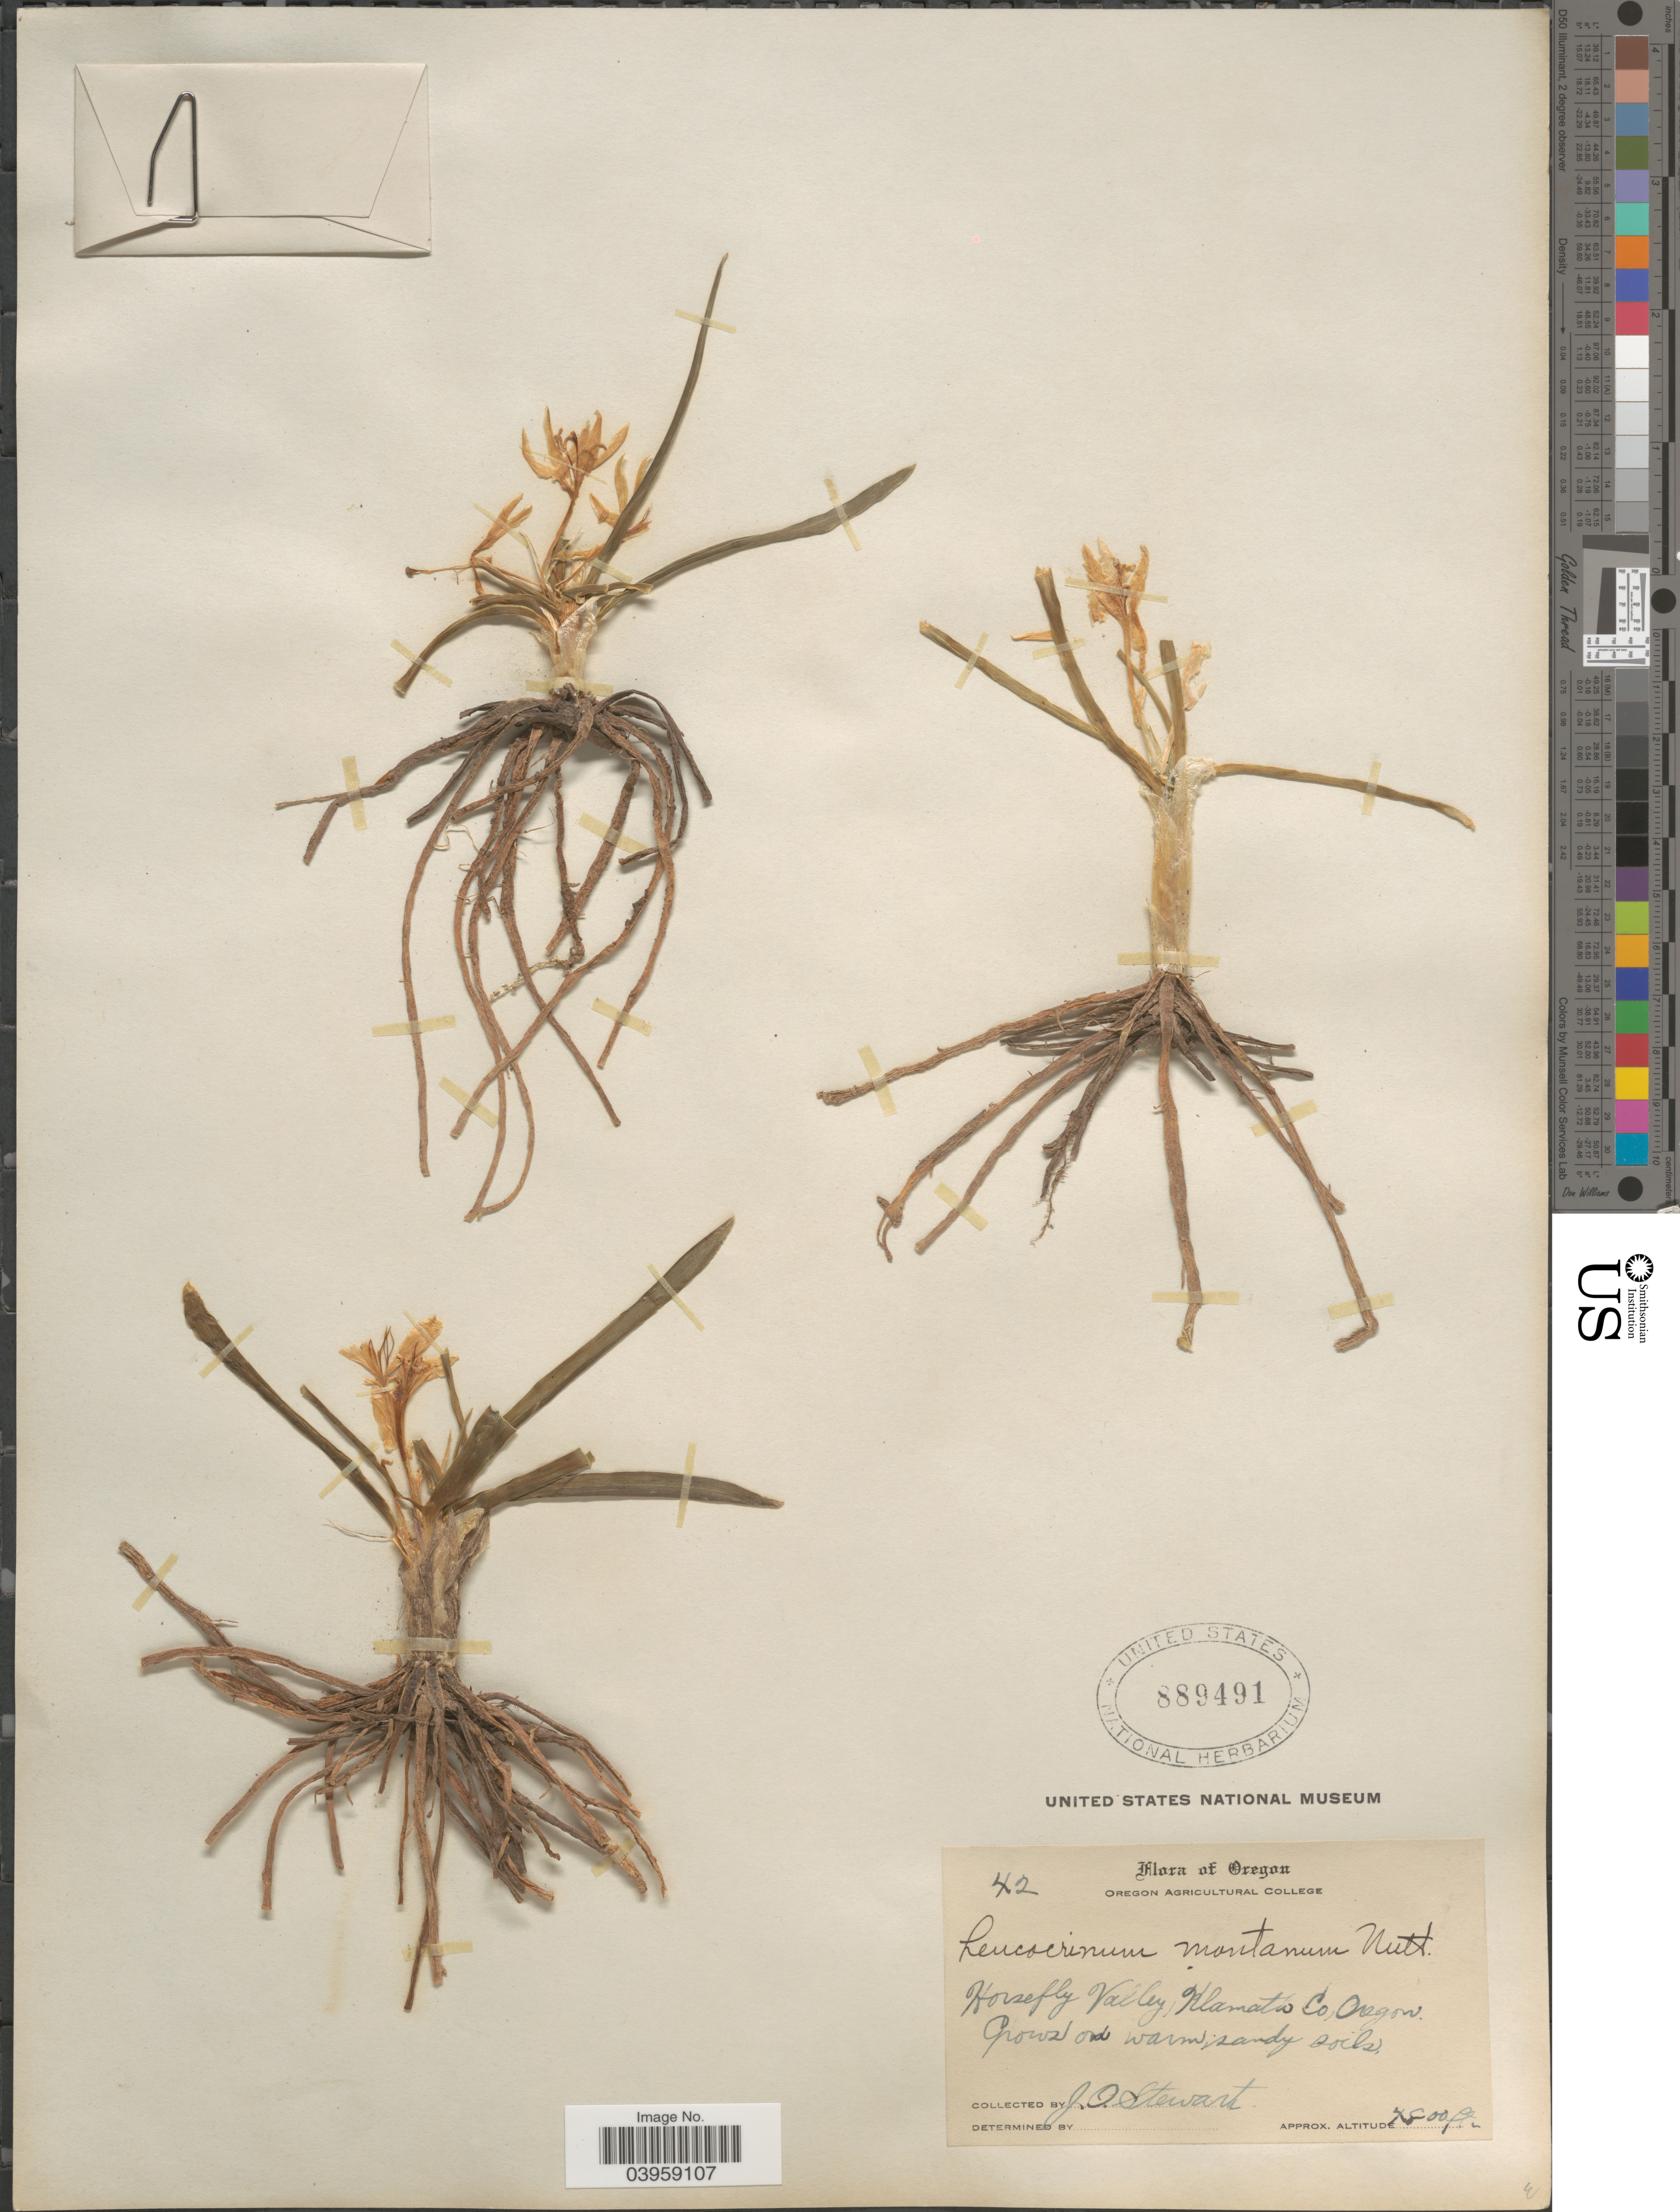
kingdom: Plantae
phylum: Tracheophyta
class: Liliopsida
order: Asparagales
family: Asparagaceae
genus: Leucocrinum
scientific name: Leucocrinum montanum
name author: Nutt.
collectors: J. Stewart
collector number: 42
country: United States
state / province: Oregon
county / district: Klamath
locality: Horsefly Valley, Klamath Co.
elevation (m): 1463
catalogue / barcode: US 889491